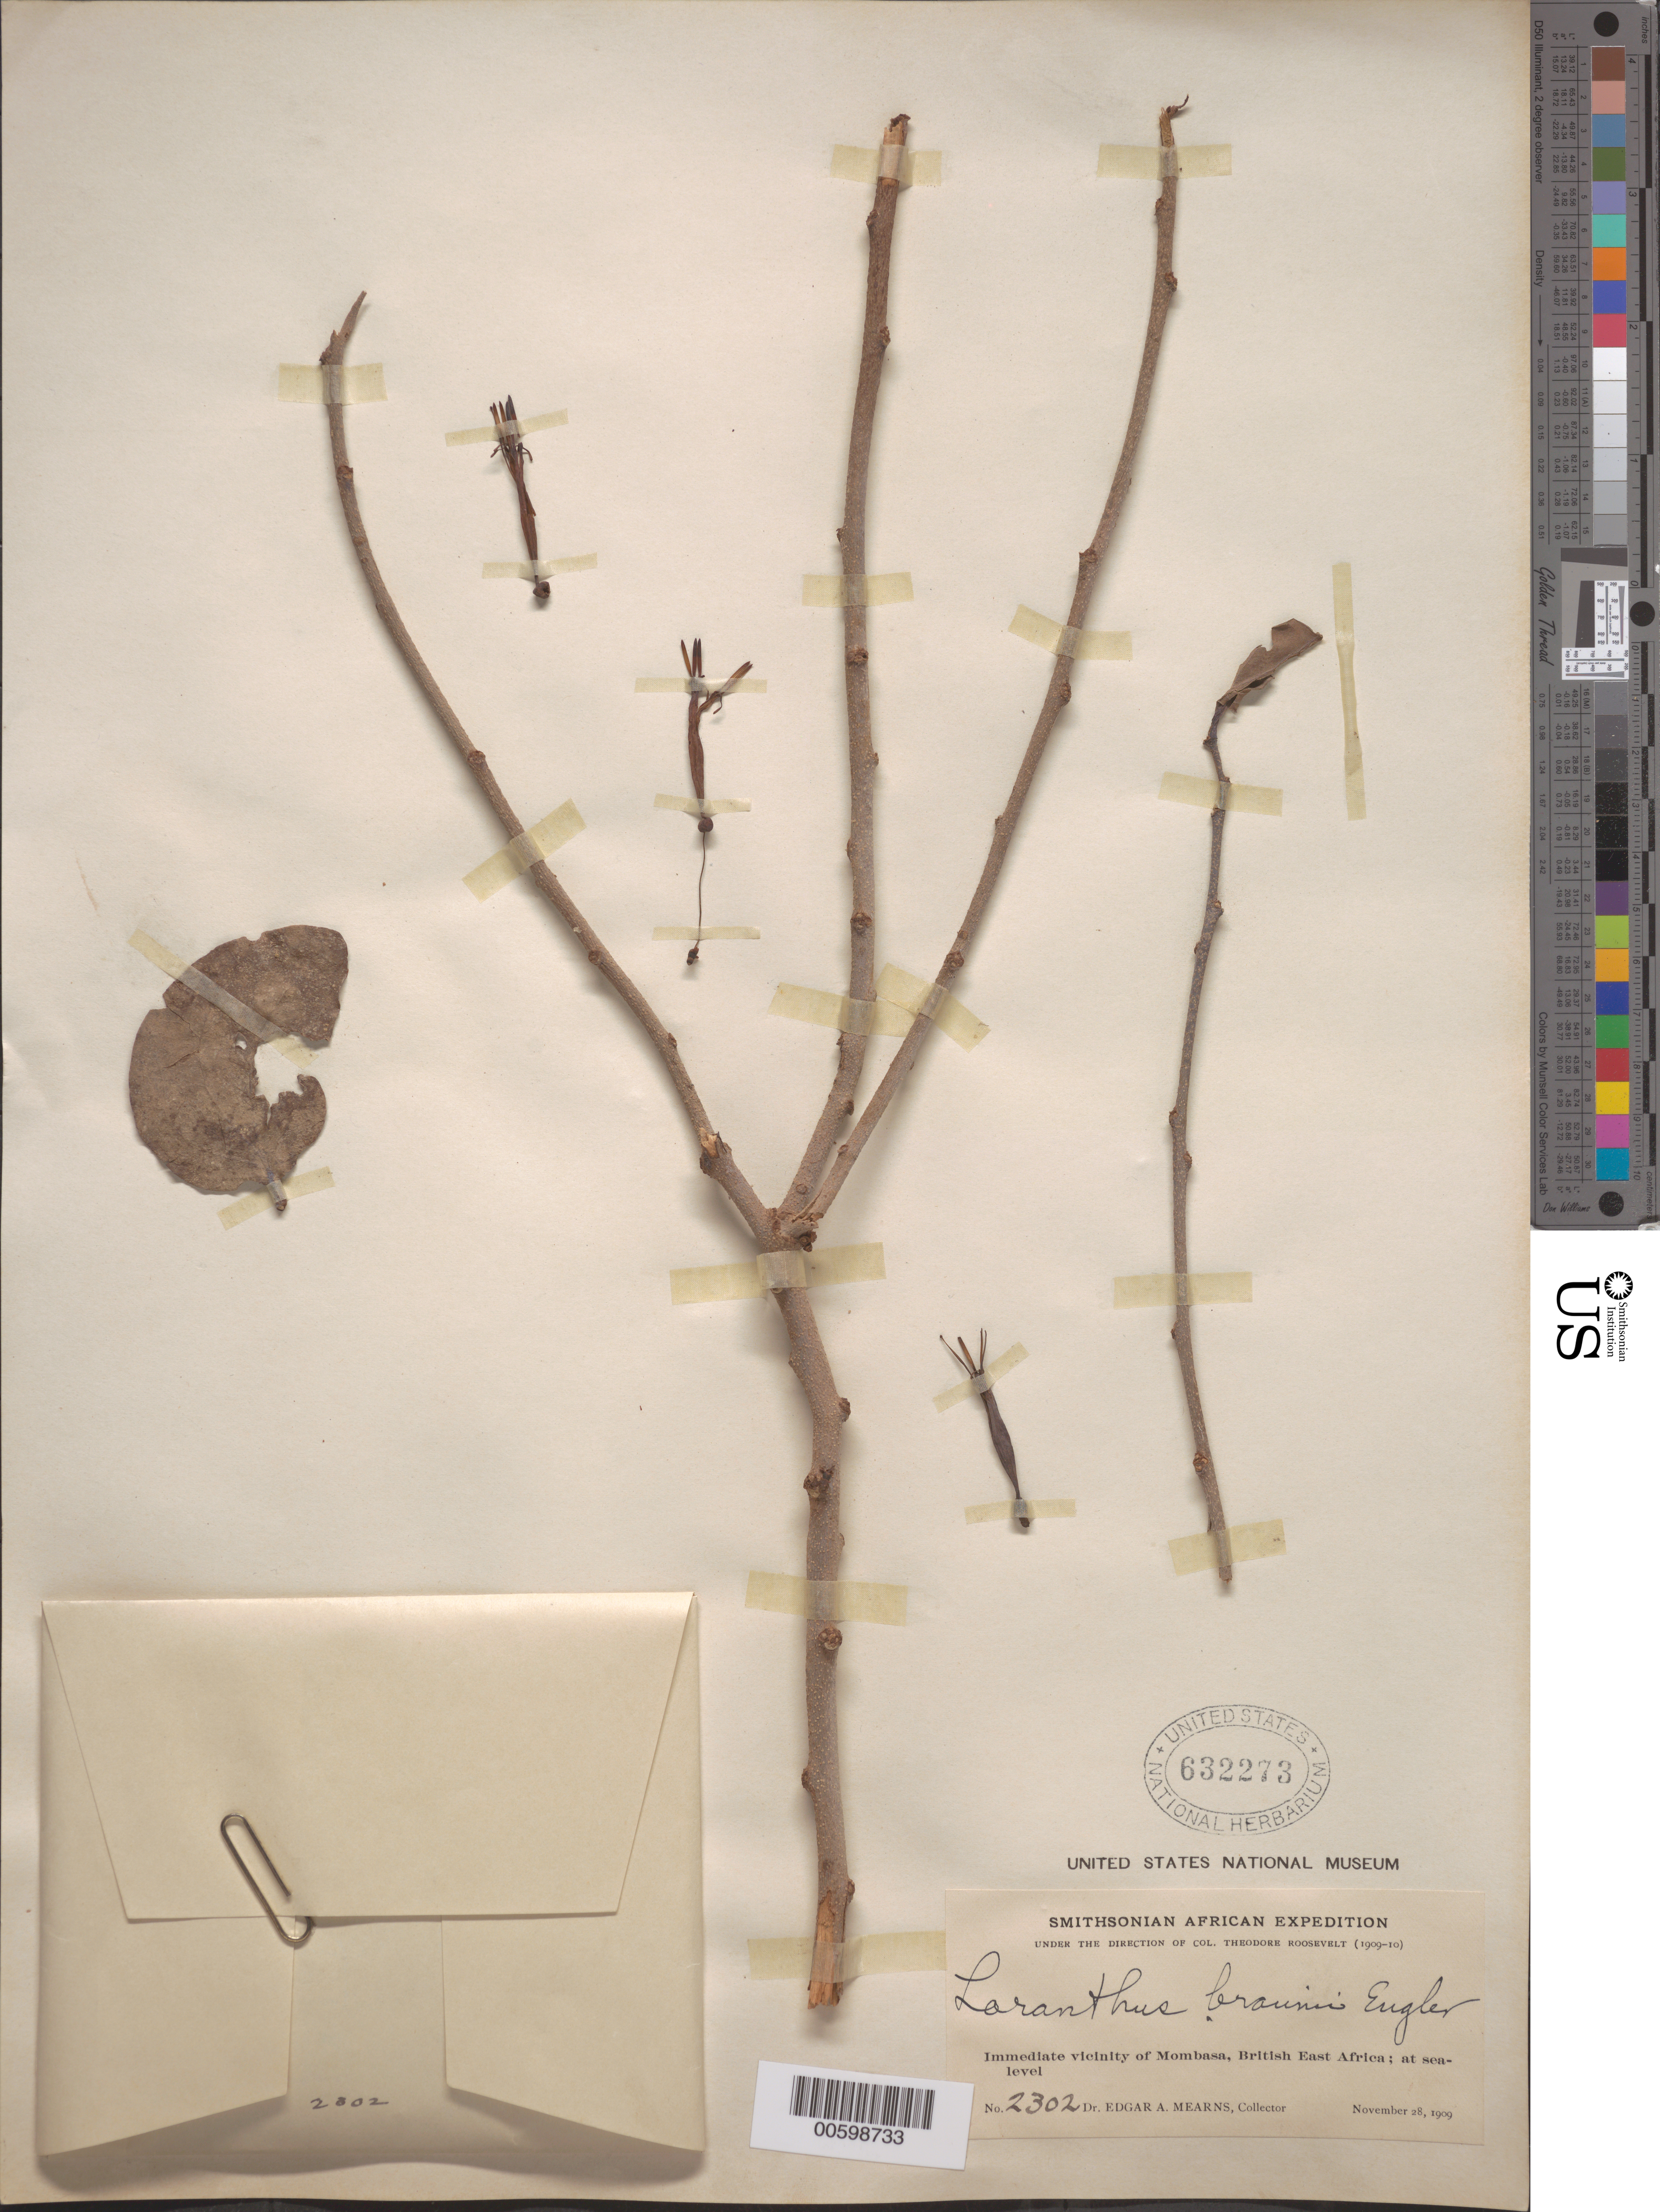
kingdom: Plantae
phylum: Tracheophyta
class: Magnoliopsida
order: Santalales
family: Loranthaceae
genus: Loranthus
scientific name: Loranthus braunii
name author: Engl.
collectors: E. A. Mearns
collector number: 2302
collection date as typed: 28 Nov 1909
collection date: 1909-11-28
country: Kenya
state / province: Mombasa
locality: Immediate vicinity of Mombasa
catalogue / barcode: US 632273